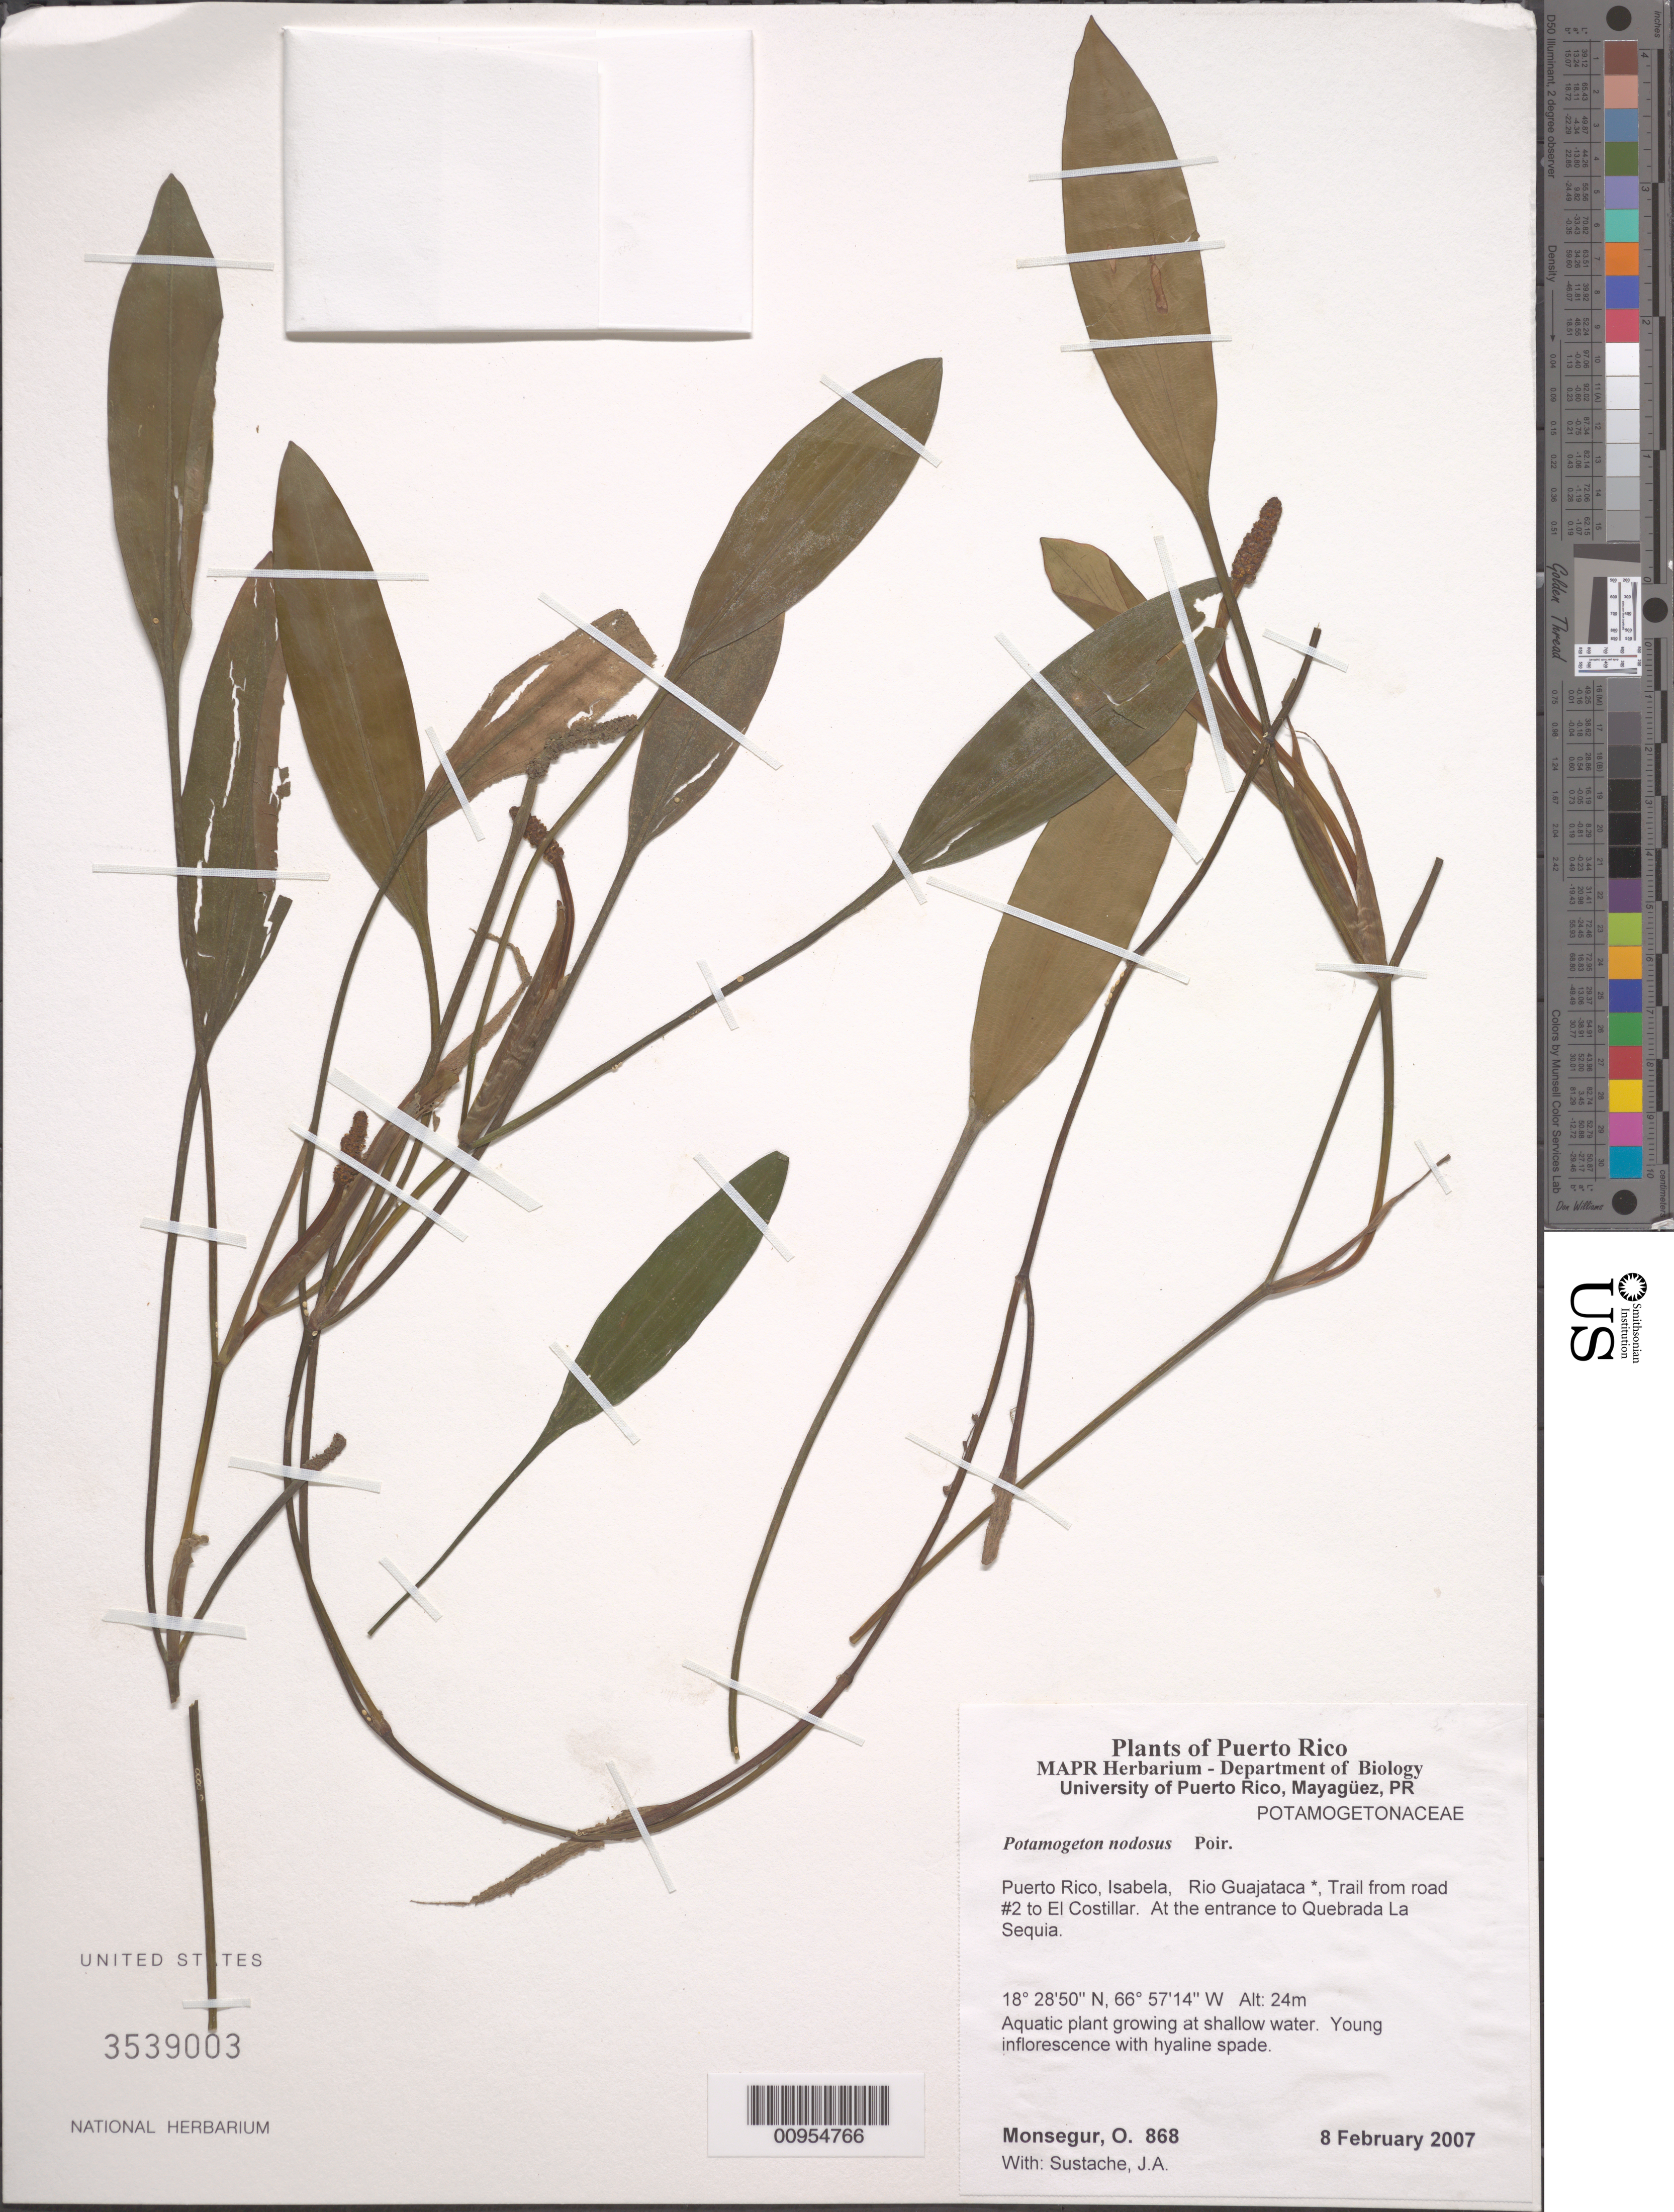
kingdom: Plantae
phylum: Tracheophyta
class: Liliopsida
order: Alismatales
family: Potamogetonaceae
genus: Potamogeton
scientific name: Potamogeton nodosus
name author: Poir.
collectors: O. Monsegur & J. Sustache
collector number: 868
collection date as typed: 08 Feb 2007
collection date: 2007-02-08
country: Puerto Rico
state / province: Isabela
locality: Trail from road #2 to El Costillar. At the entrance to Quebrada La Sequia.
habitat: Aquatic plant growing at shallow water.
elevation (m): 24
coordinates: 18.28504, 66.57144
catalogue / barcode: US 3539003